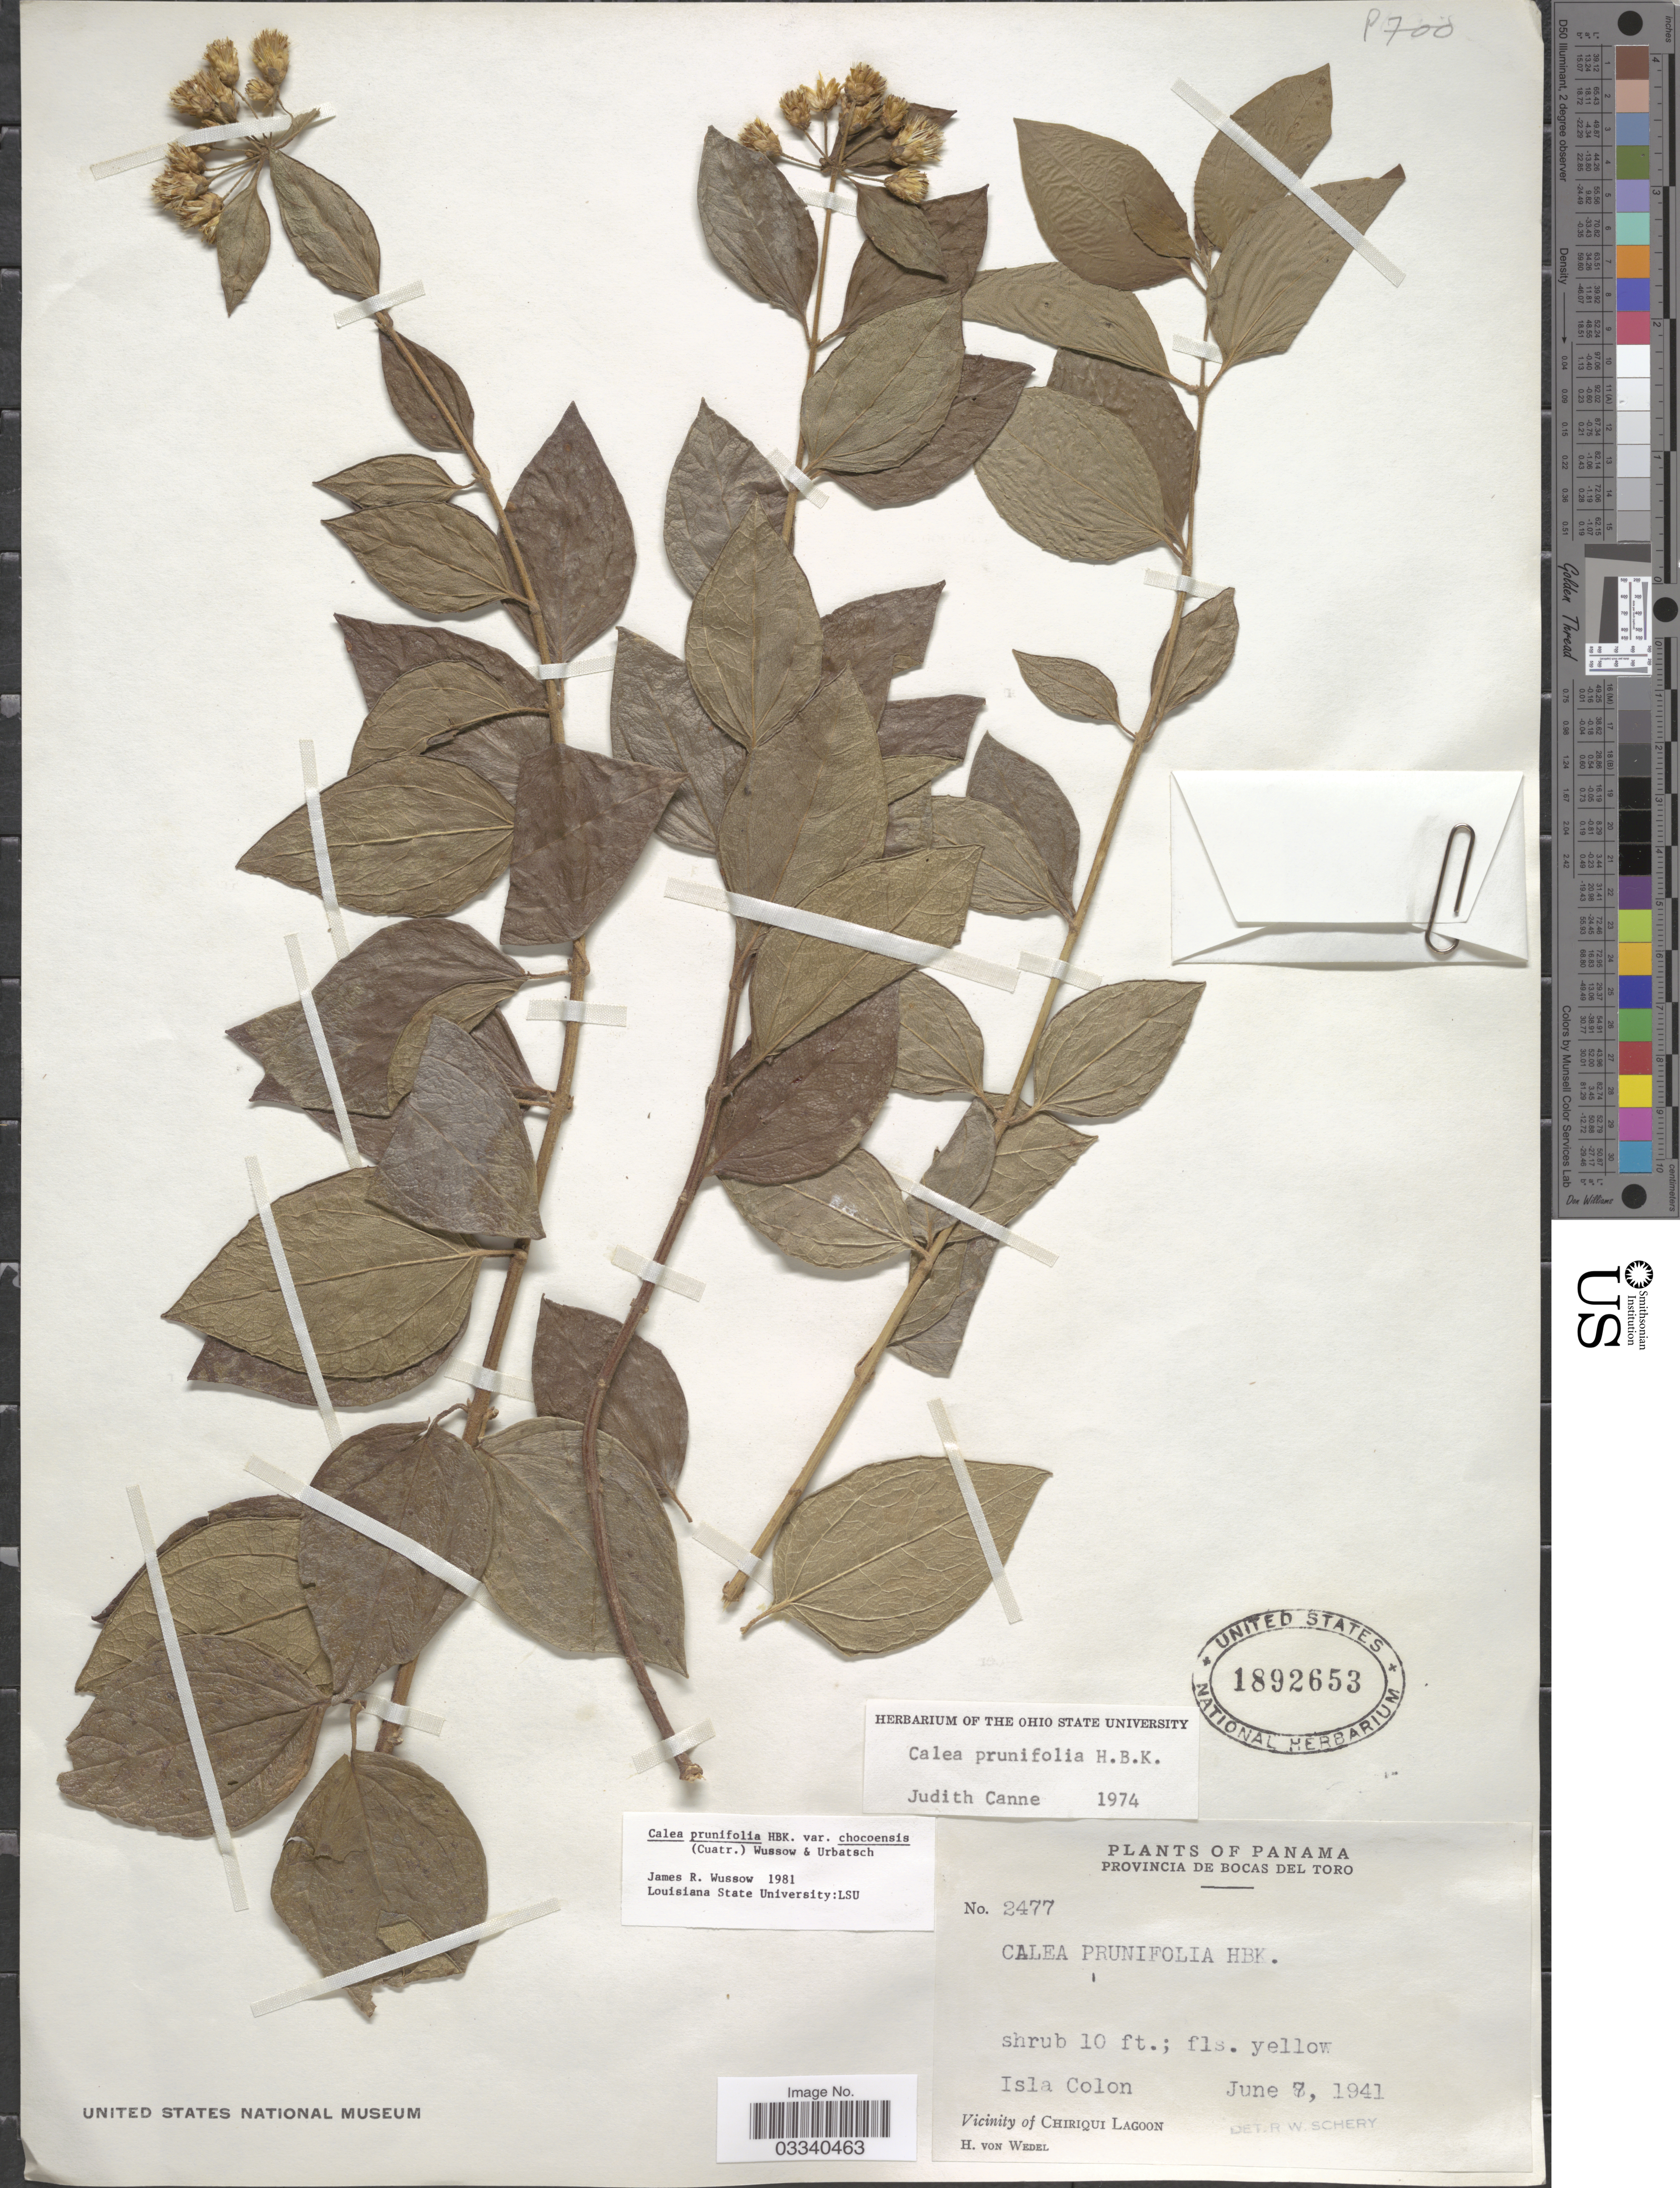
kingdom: Plantae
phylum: Tracheophyta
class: Magnoliopsida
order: Asterales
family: Asteraceae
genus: Calea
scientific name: Calea prunifolia var. chocoensis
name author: Kunth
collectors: H. von Wedel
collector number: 2477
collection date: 1941-06-07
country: Panama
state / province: Bocas del Toro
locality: Isla Colon.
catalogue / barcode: US 1892653